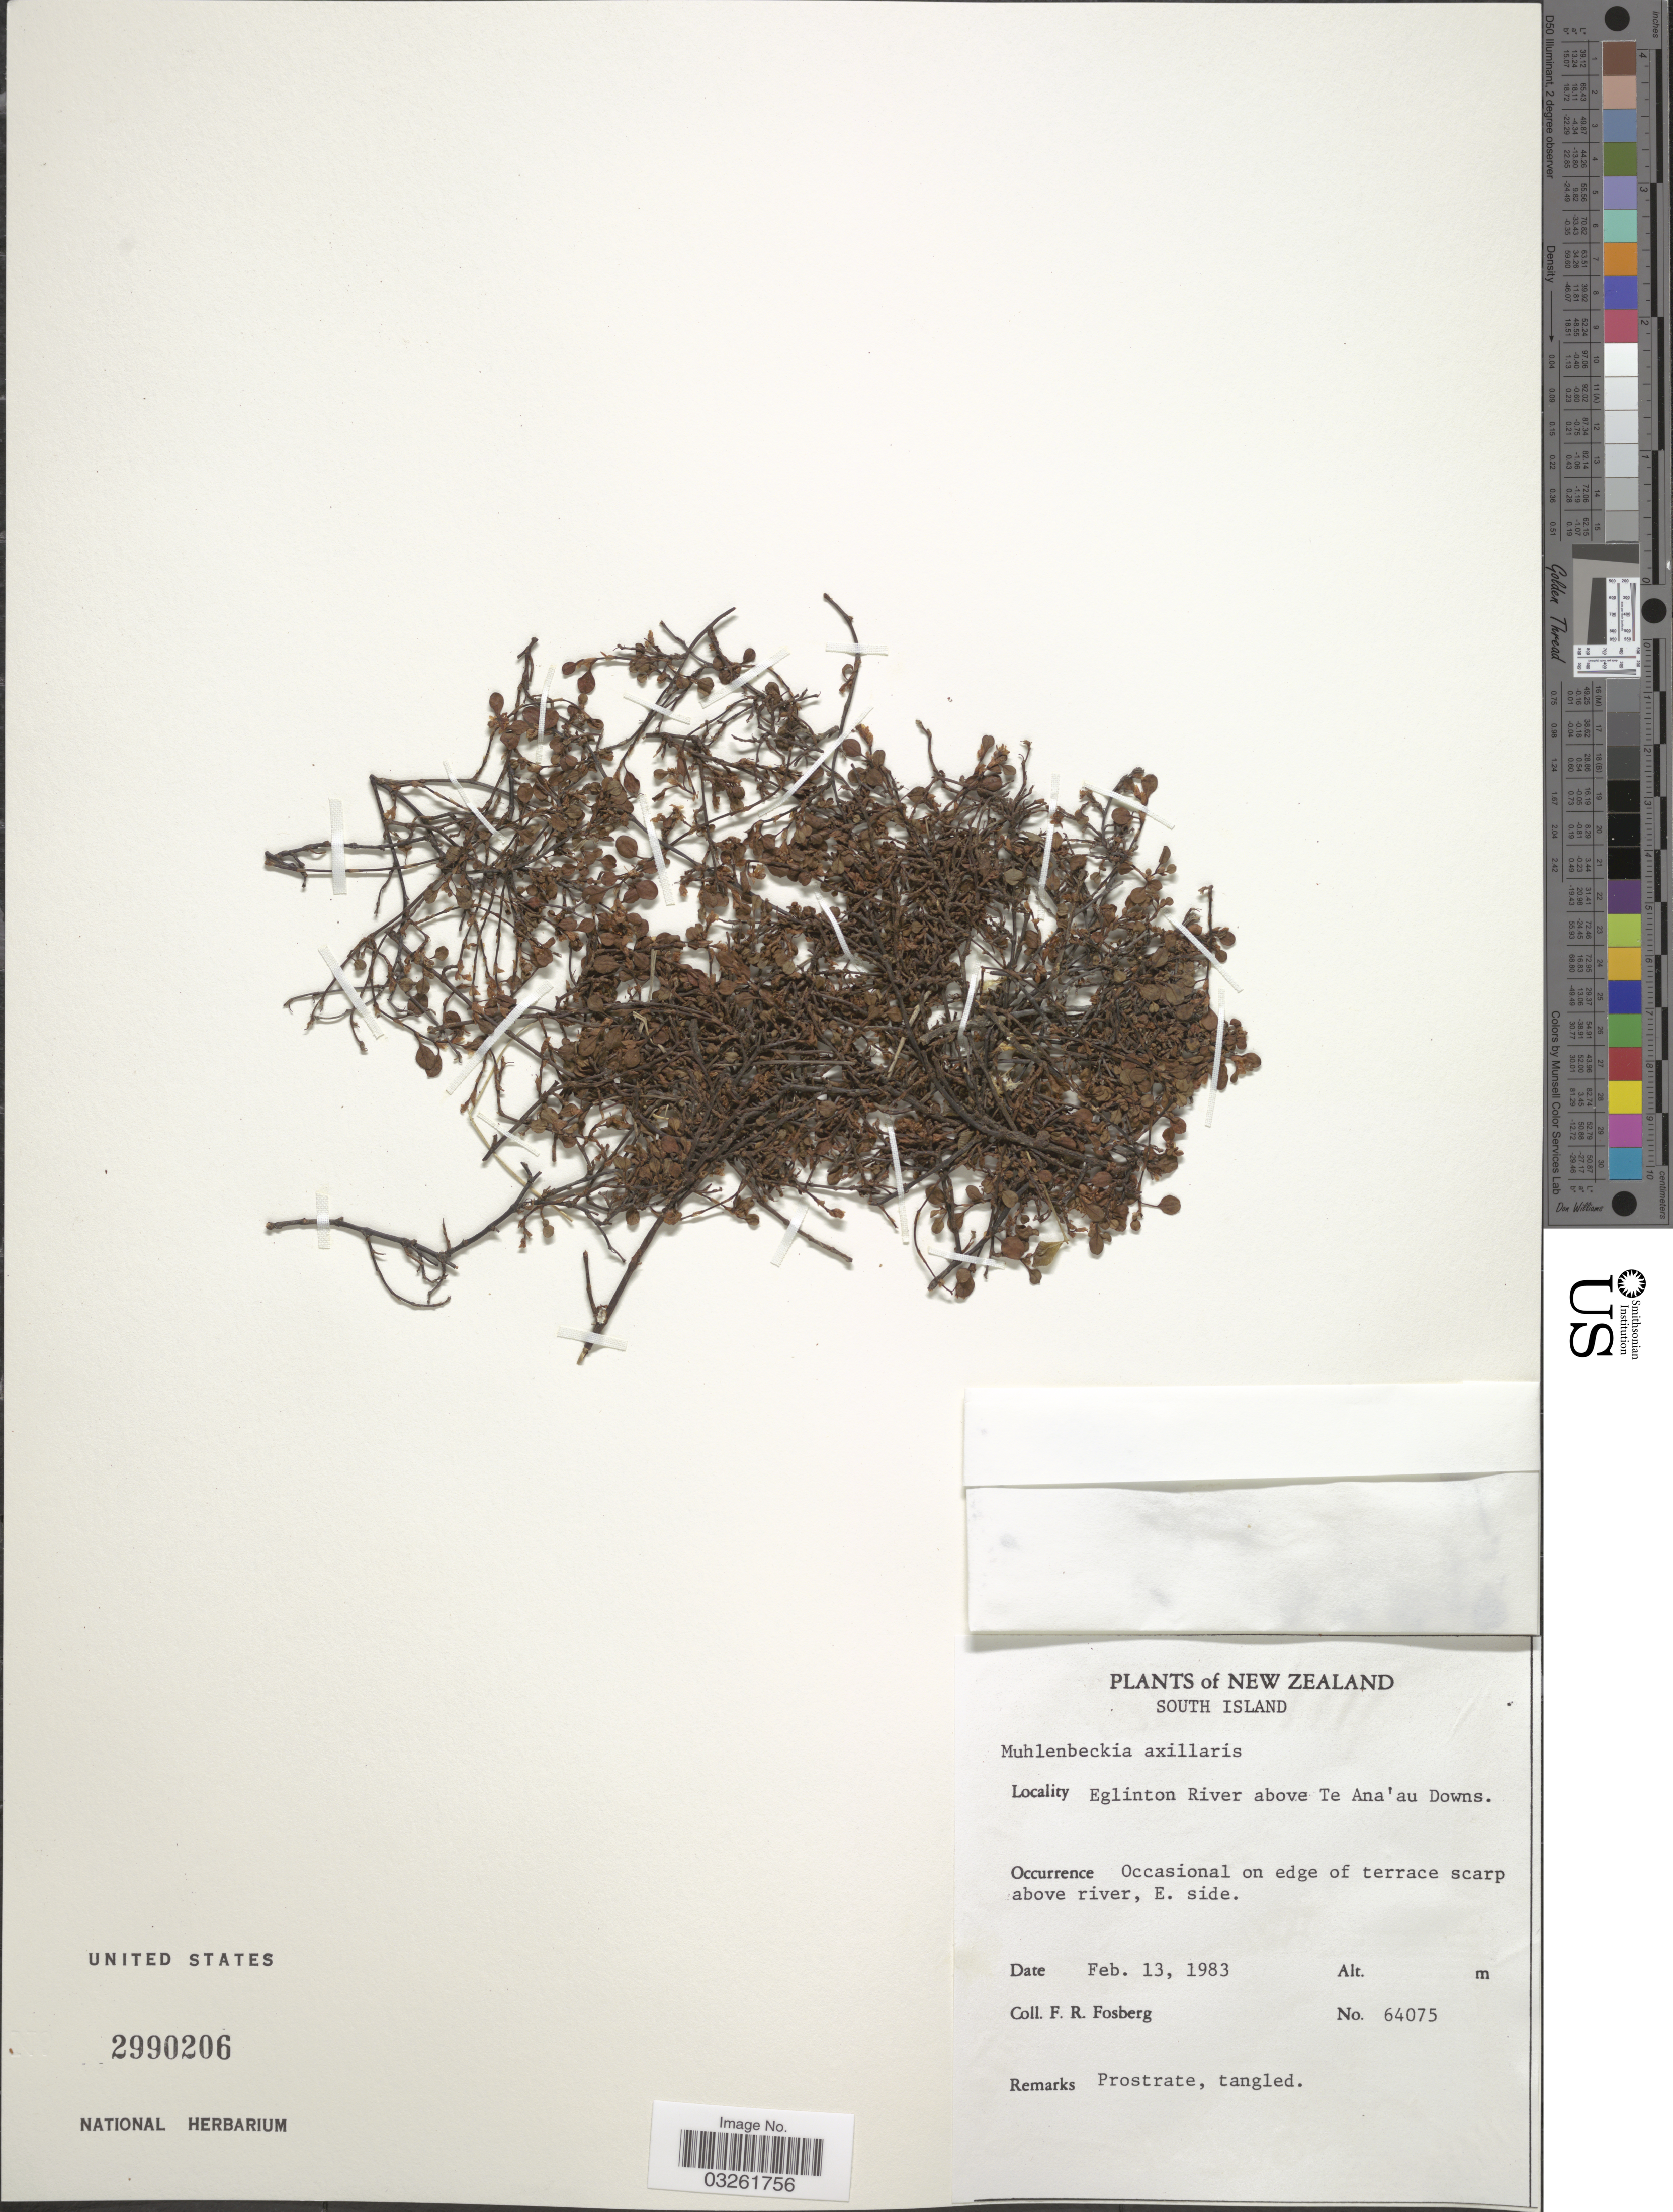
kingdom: Plantae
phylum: Tracheophyta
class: Magnoliopsida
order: Caryophyllales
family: Polygonaceae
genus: Muehlenbeckia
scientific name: Muehlenbeckia axillaris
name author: (Hook. f.) Endl.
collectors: F. R. Fosberg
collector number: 64075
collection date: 1983-02-13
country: New Zealand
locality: South Island. Eglinton River above Te Ana'au Downs.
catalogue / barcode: US 2990206